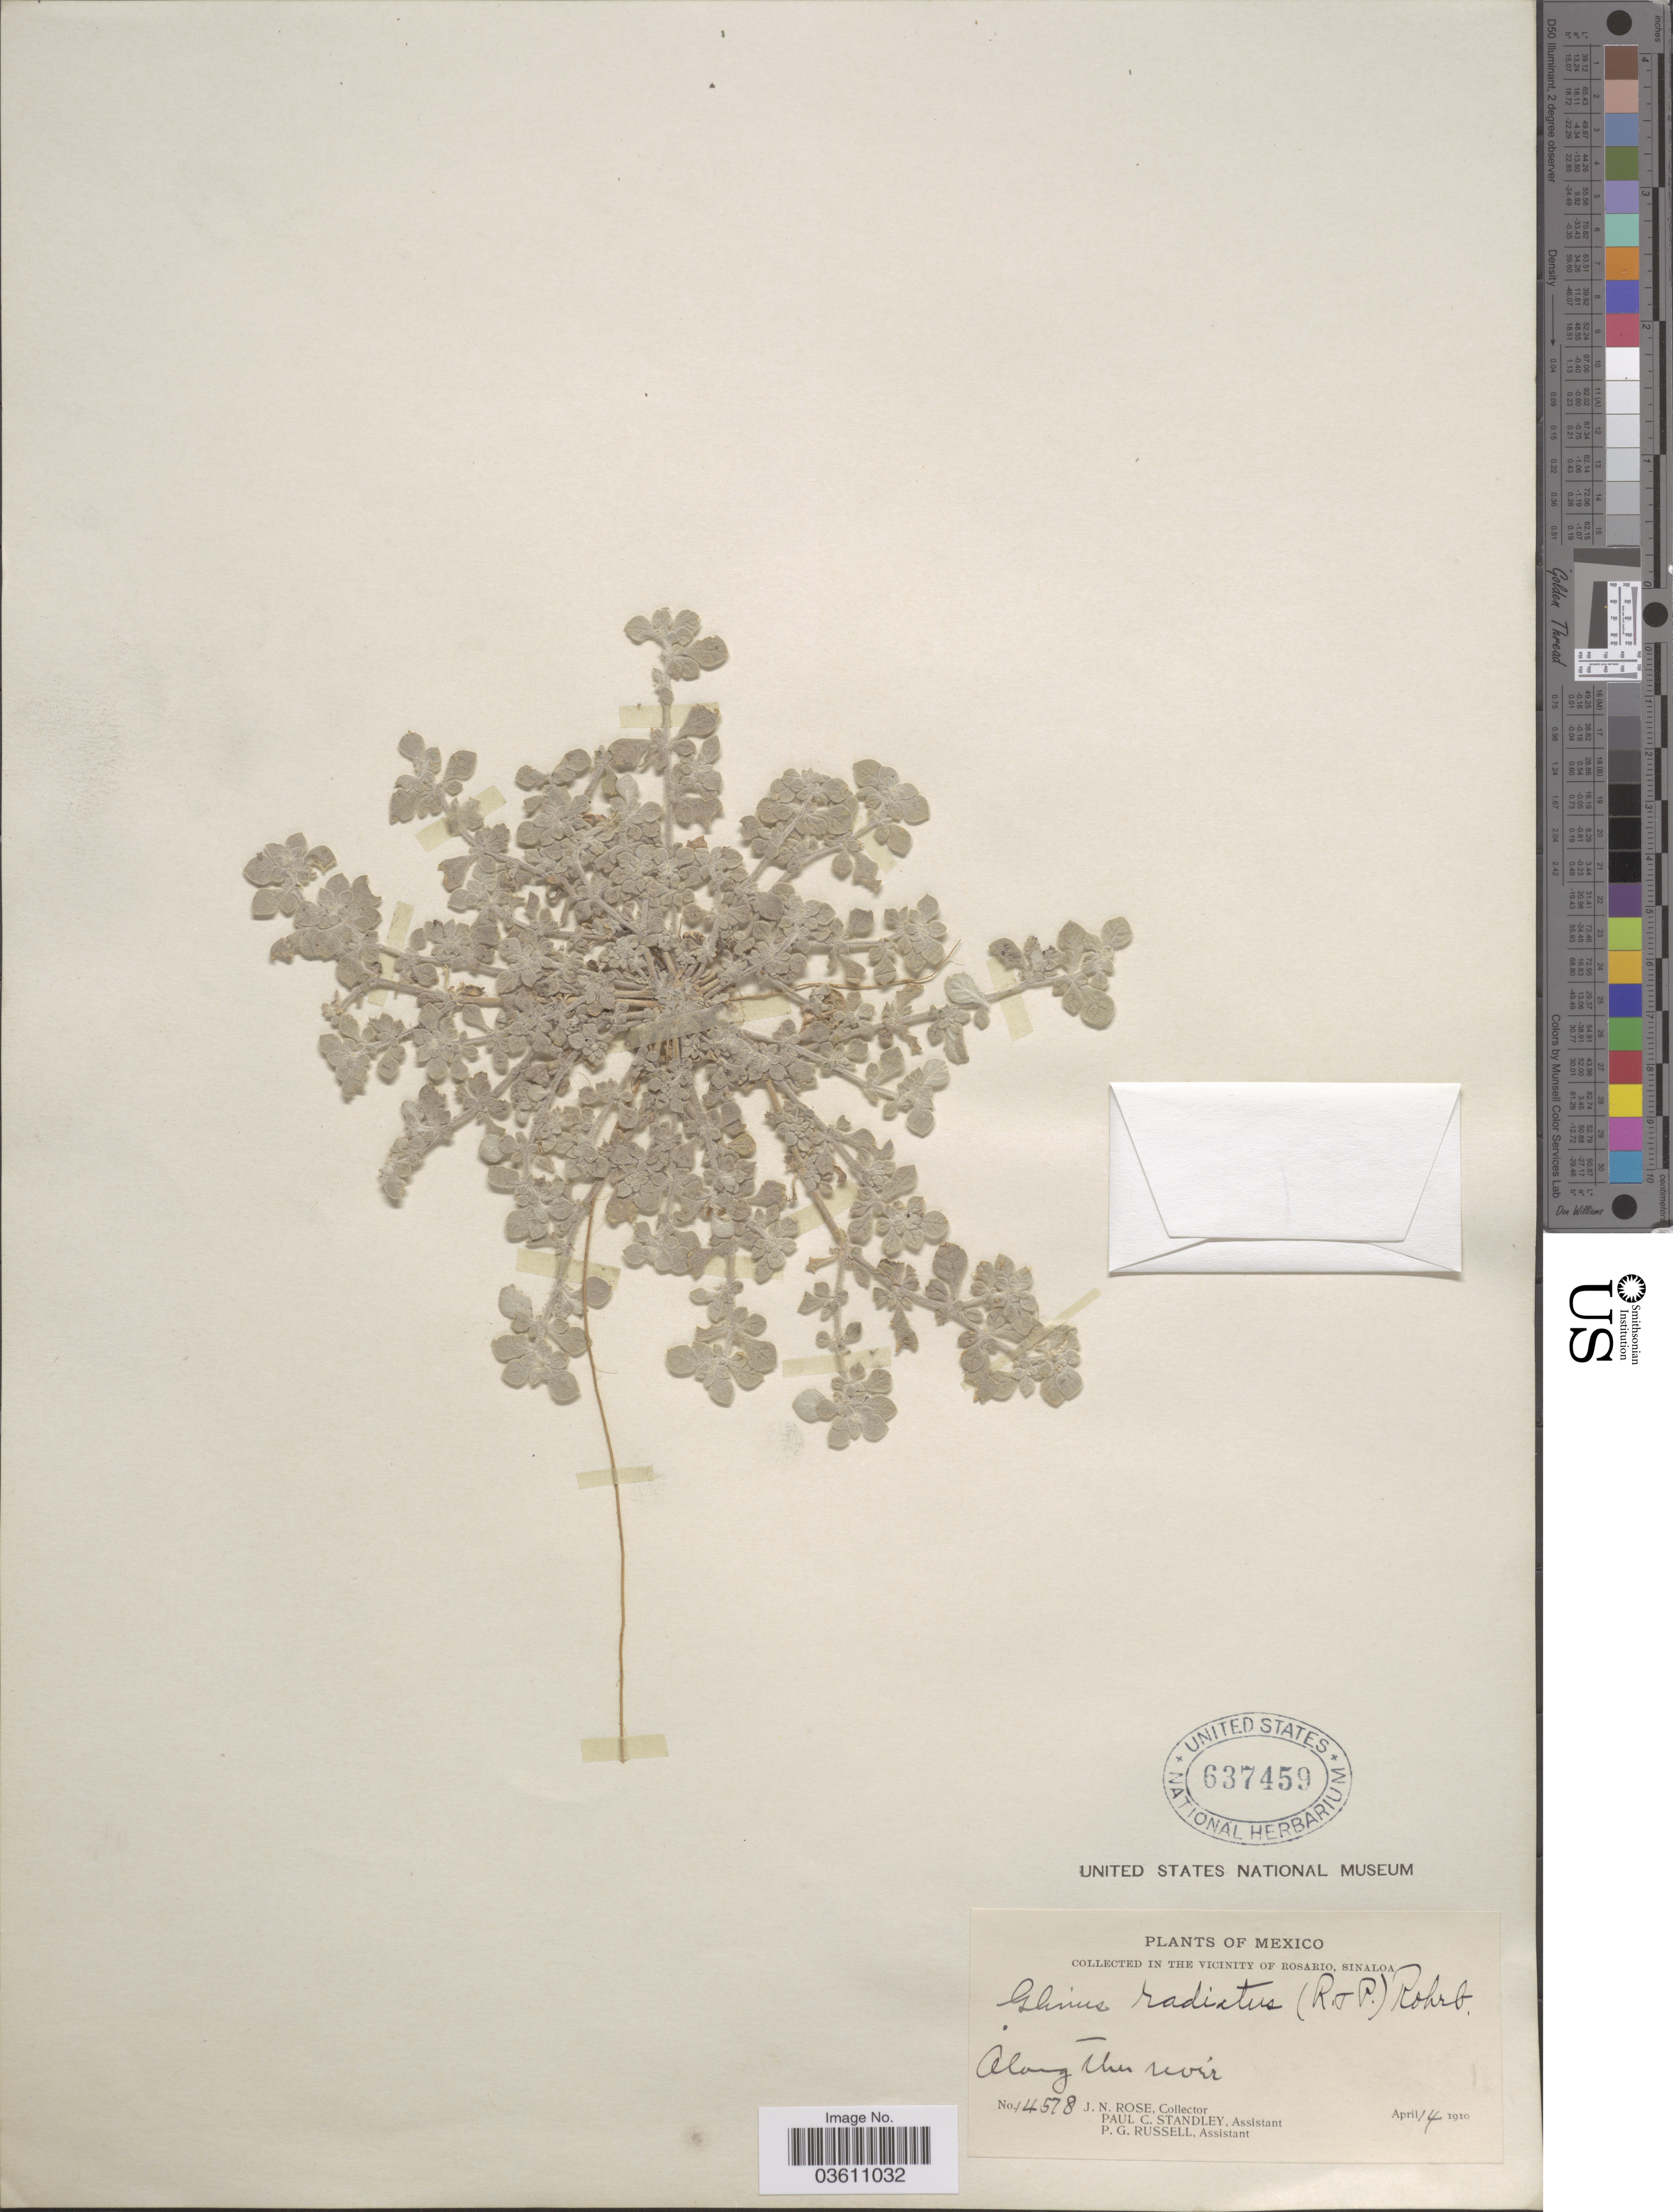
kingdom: Plantae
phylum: Tracheophyta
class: Magnoliopsida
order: Caryophyllales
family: Molluginaceae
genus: Glinus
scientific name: Glinus radiatus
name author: (Ruiz & Pav.) Rohrb.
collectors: J. N. Rose, P. C. Standley & P. G. Russell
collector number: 14578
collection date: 1910-04-14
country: Mexico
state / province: Sinaloa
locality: In the vicinity of Rosario.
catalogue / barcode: US 637459